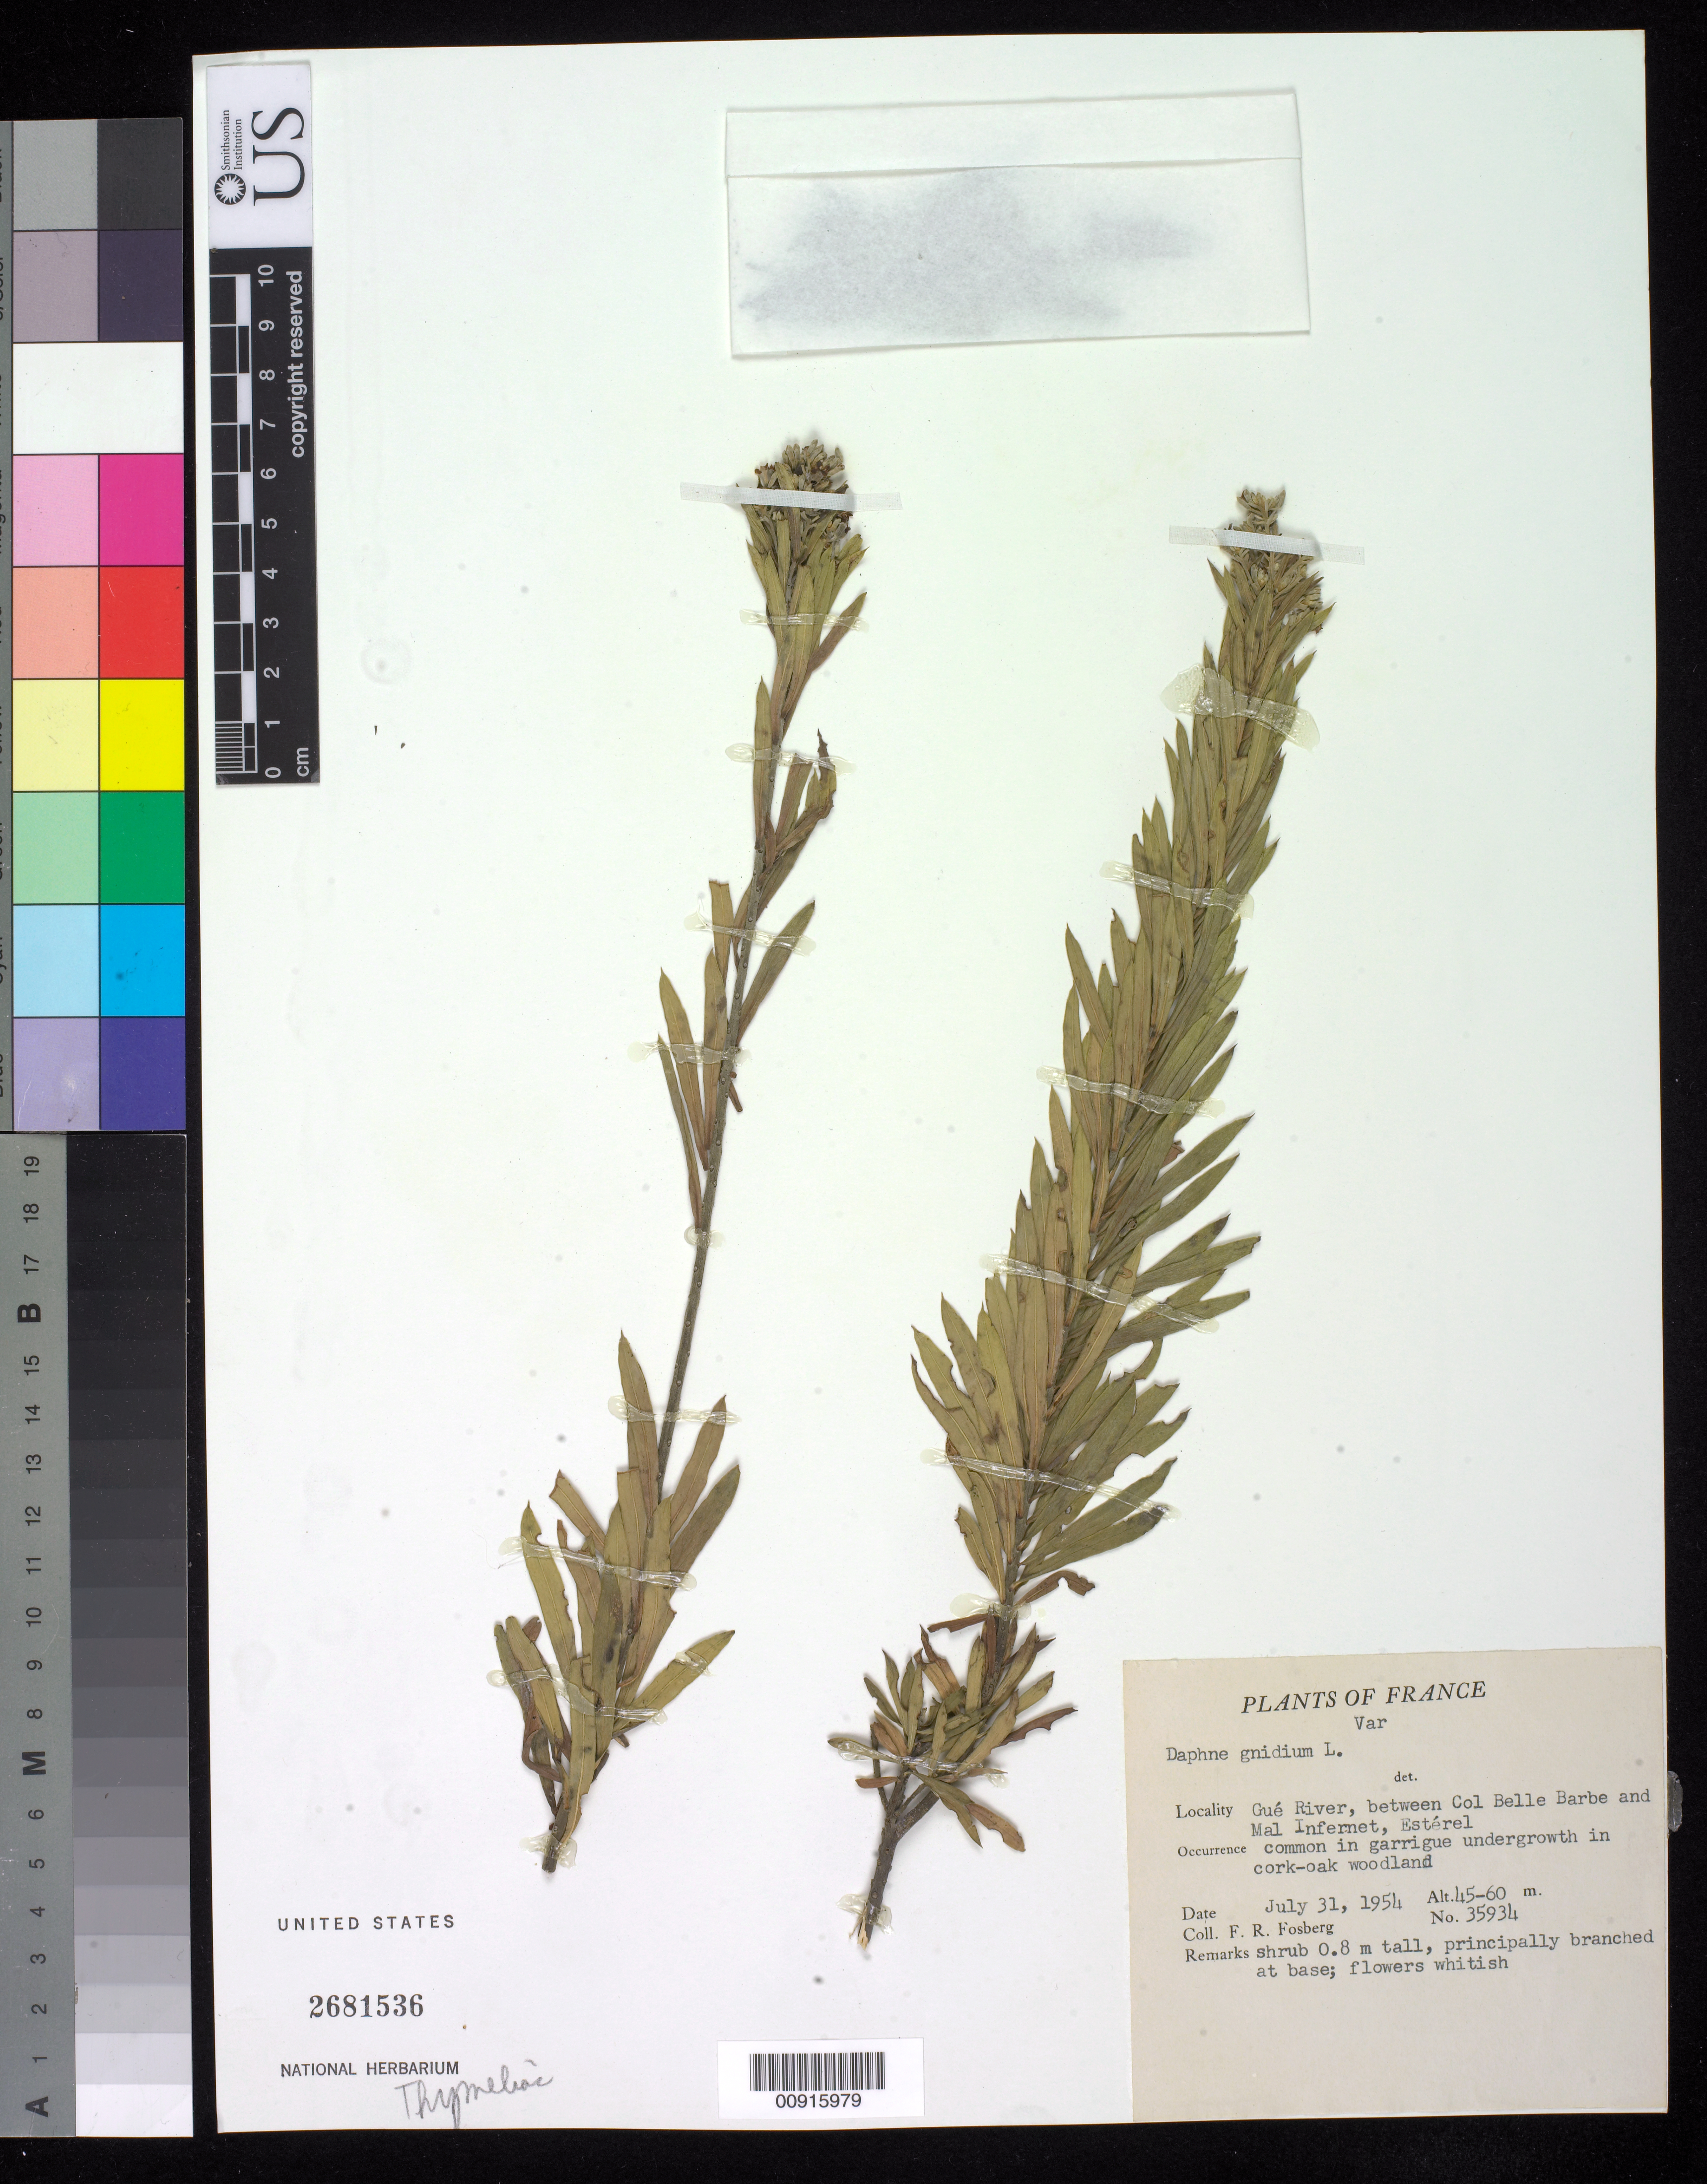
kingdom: Plantae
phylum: Tracheophyta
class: Magnoliopsida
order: Malvales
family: Thymelaeaceae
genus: Daphne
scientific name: Daphne gnidium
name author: L.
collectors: F. R. Fosberg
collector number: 35934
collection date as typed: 31 Jul 1954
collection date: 1954-07-31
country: France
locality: Gué River, between Col Belle Barbe and Mal Infernet, Estérel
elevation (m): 45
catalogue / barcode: US 2681536